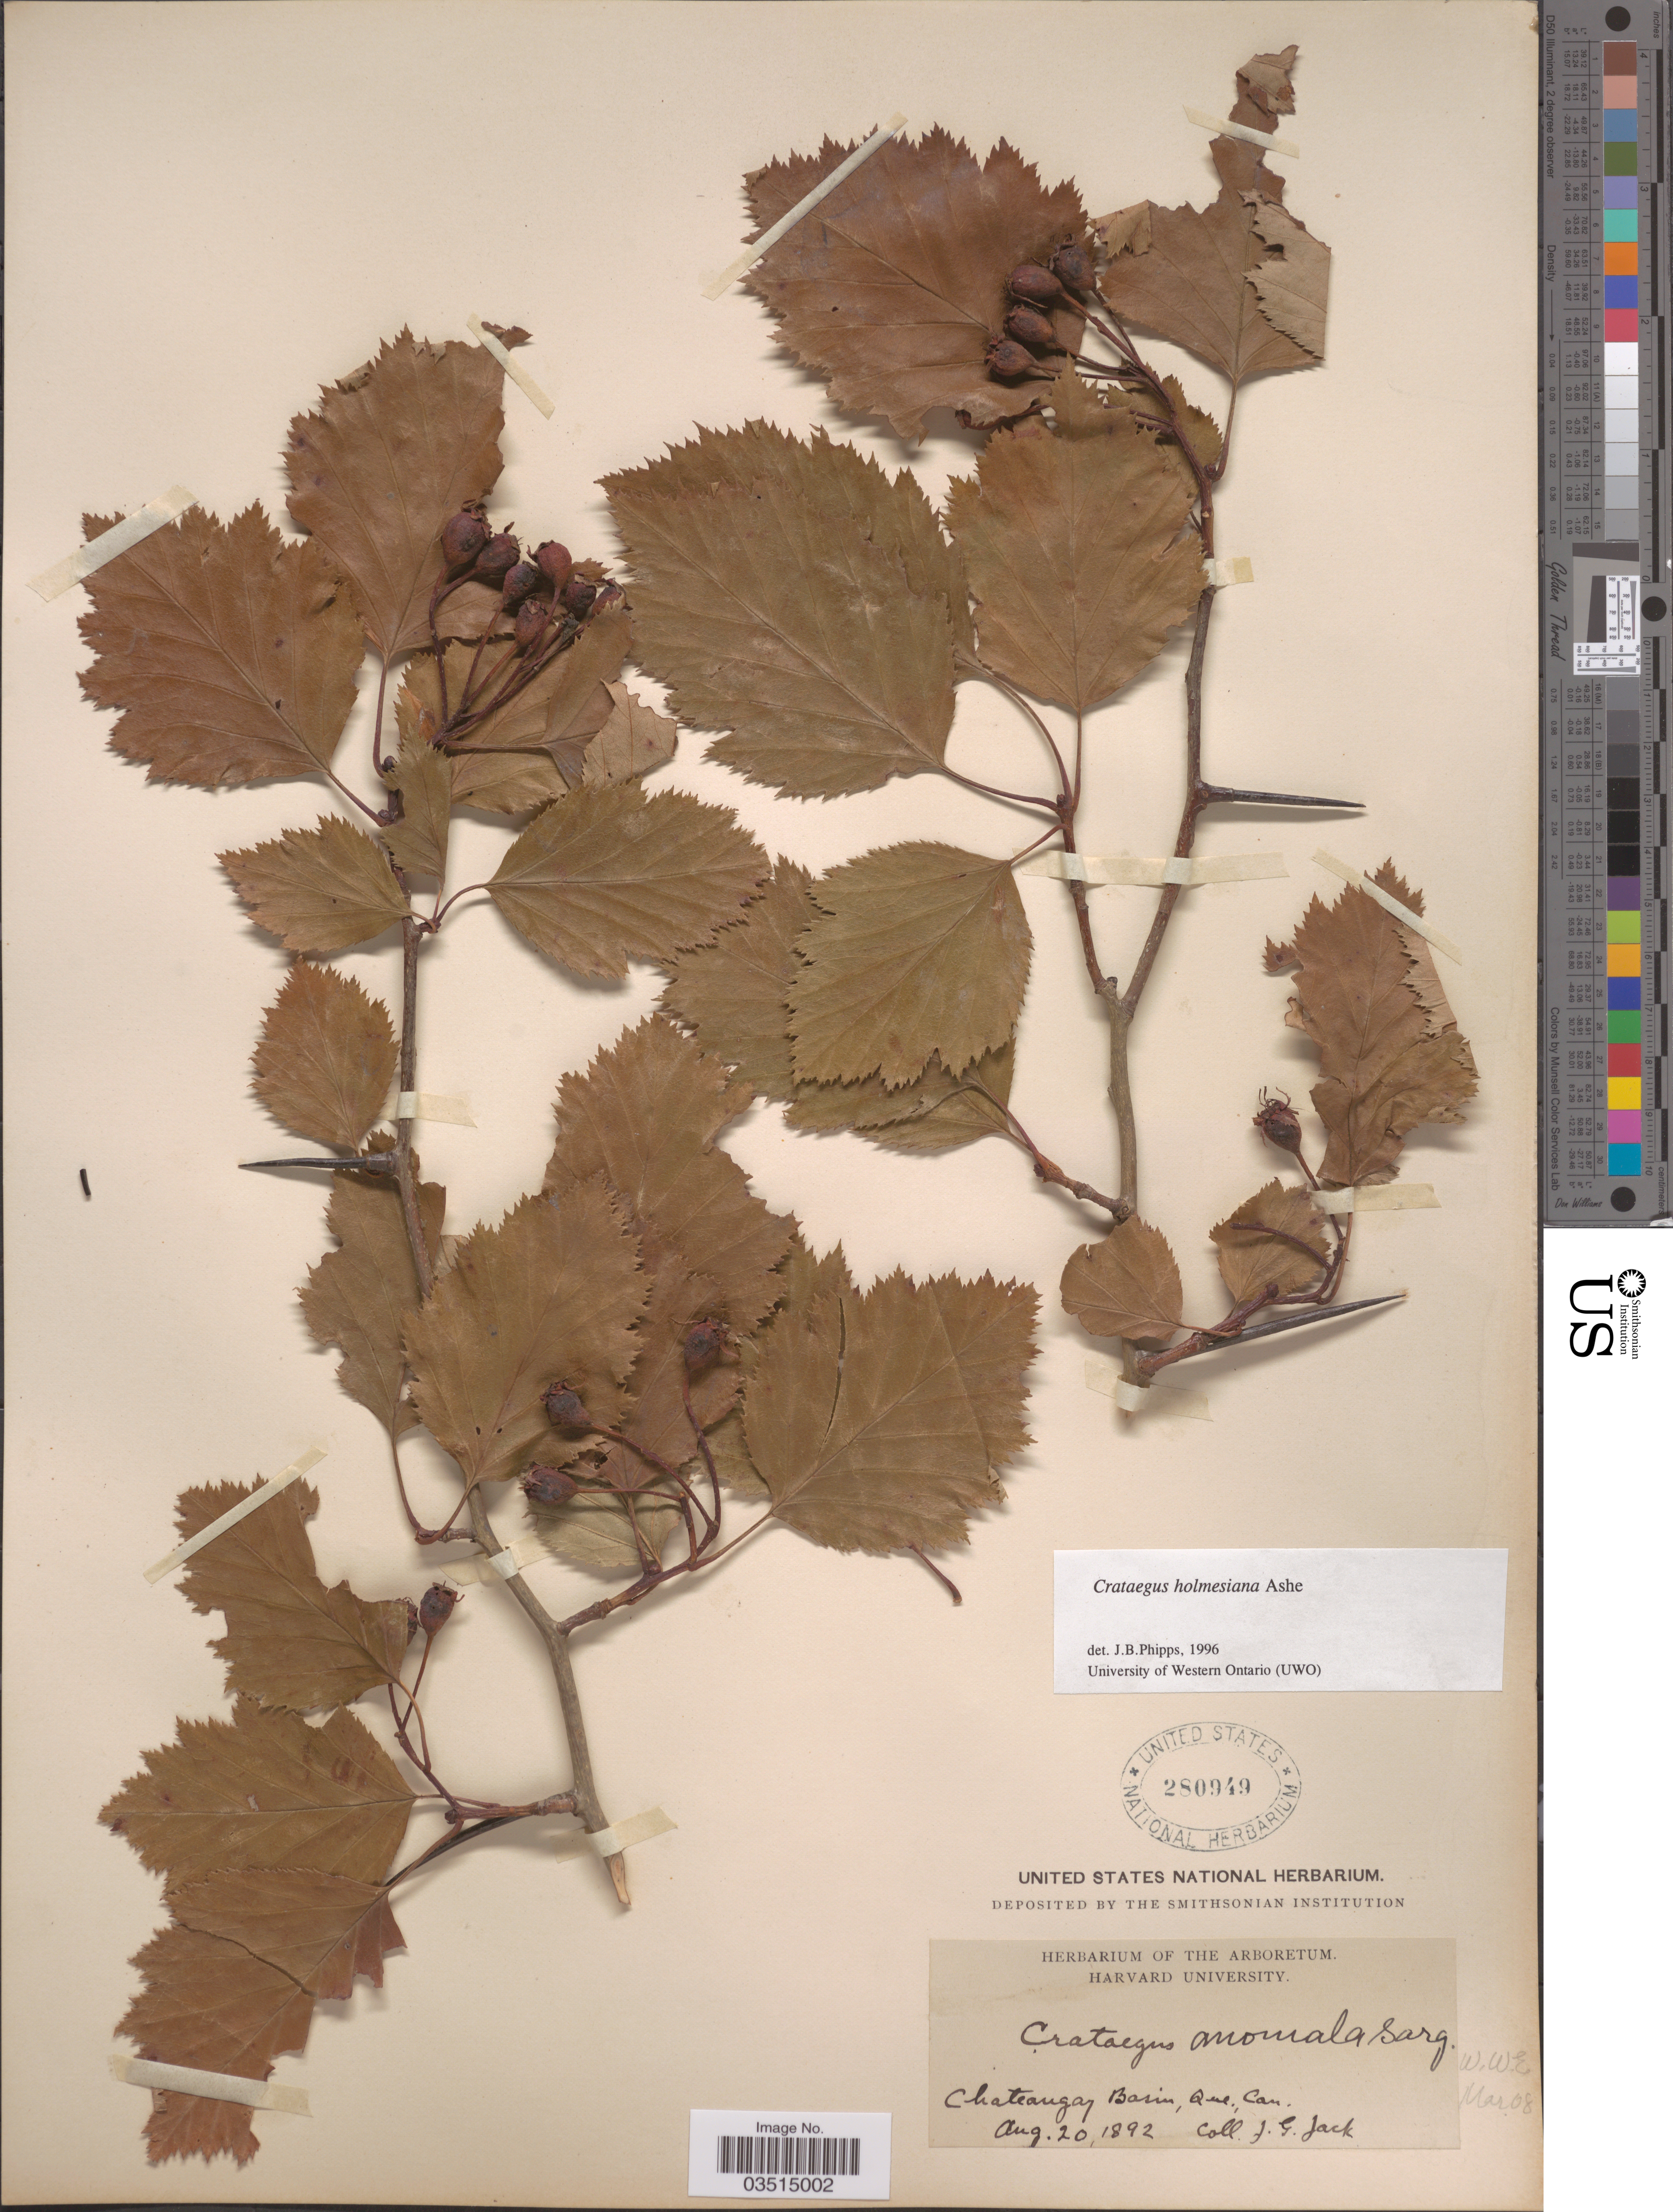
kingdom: Plantae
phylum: Tracheophyta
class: Magnoliopsida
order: Rosales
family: Rosaceae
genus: Crataegus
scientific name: Crataegus holmesiana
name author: Ashe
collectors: J. G. Jack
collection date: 1892-08-20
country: Canada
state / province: Quebec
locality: Chateaugay Basin.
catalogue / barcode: US 280949